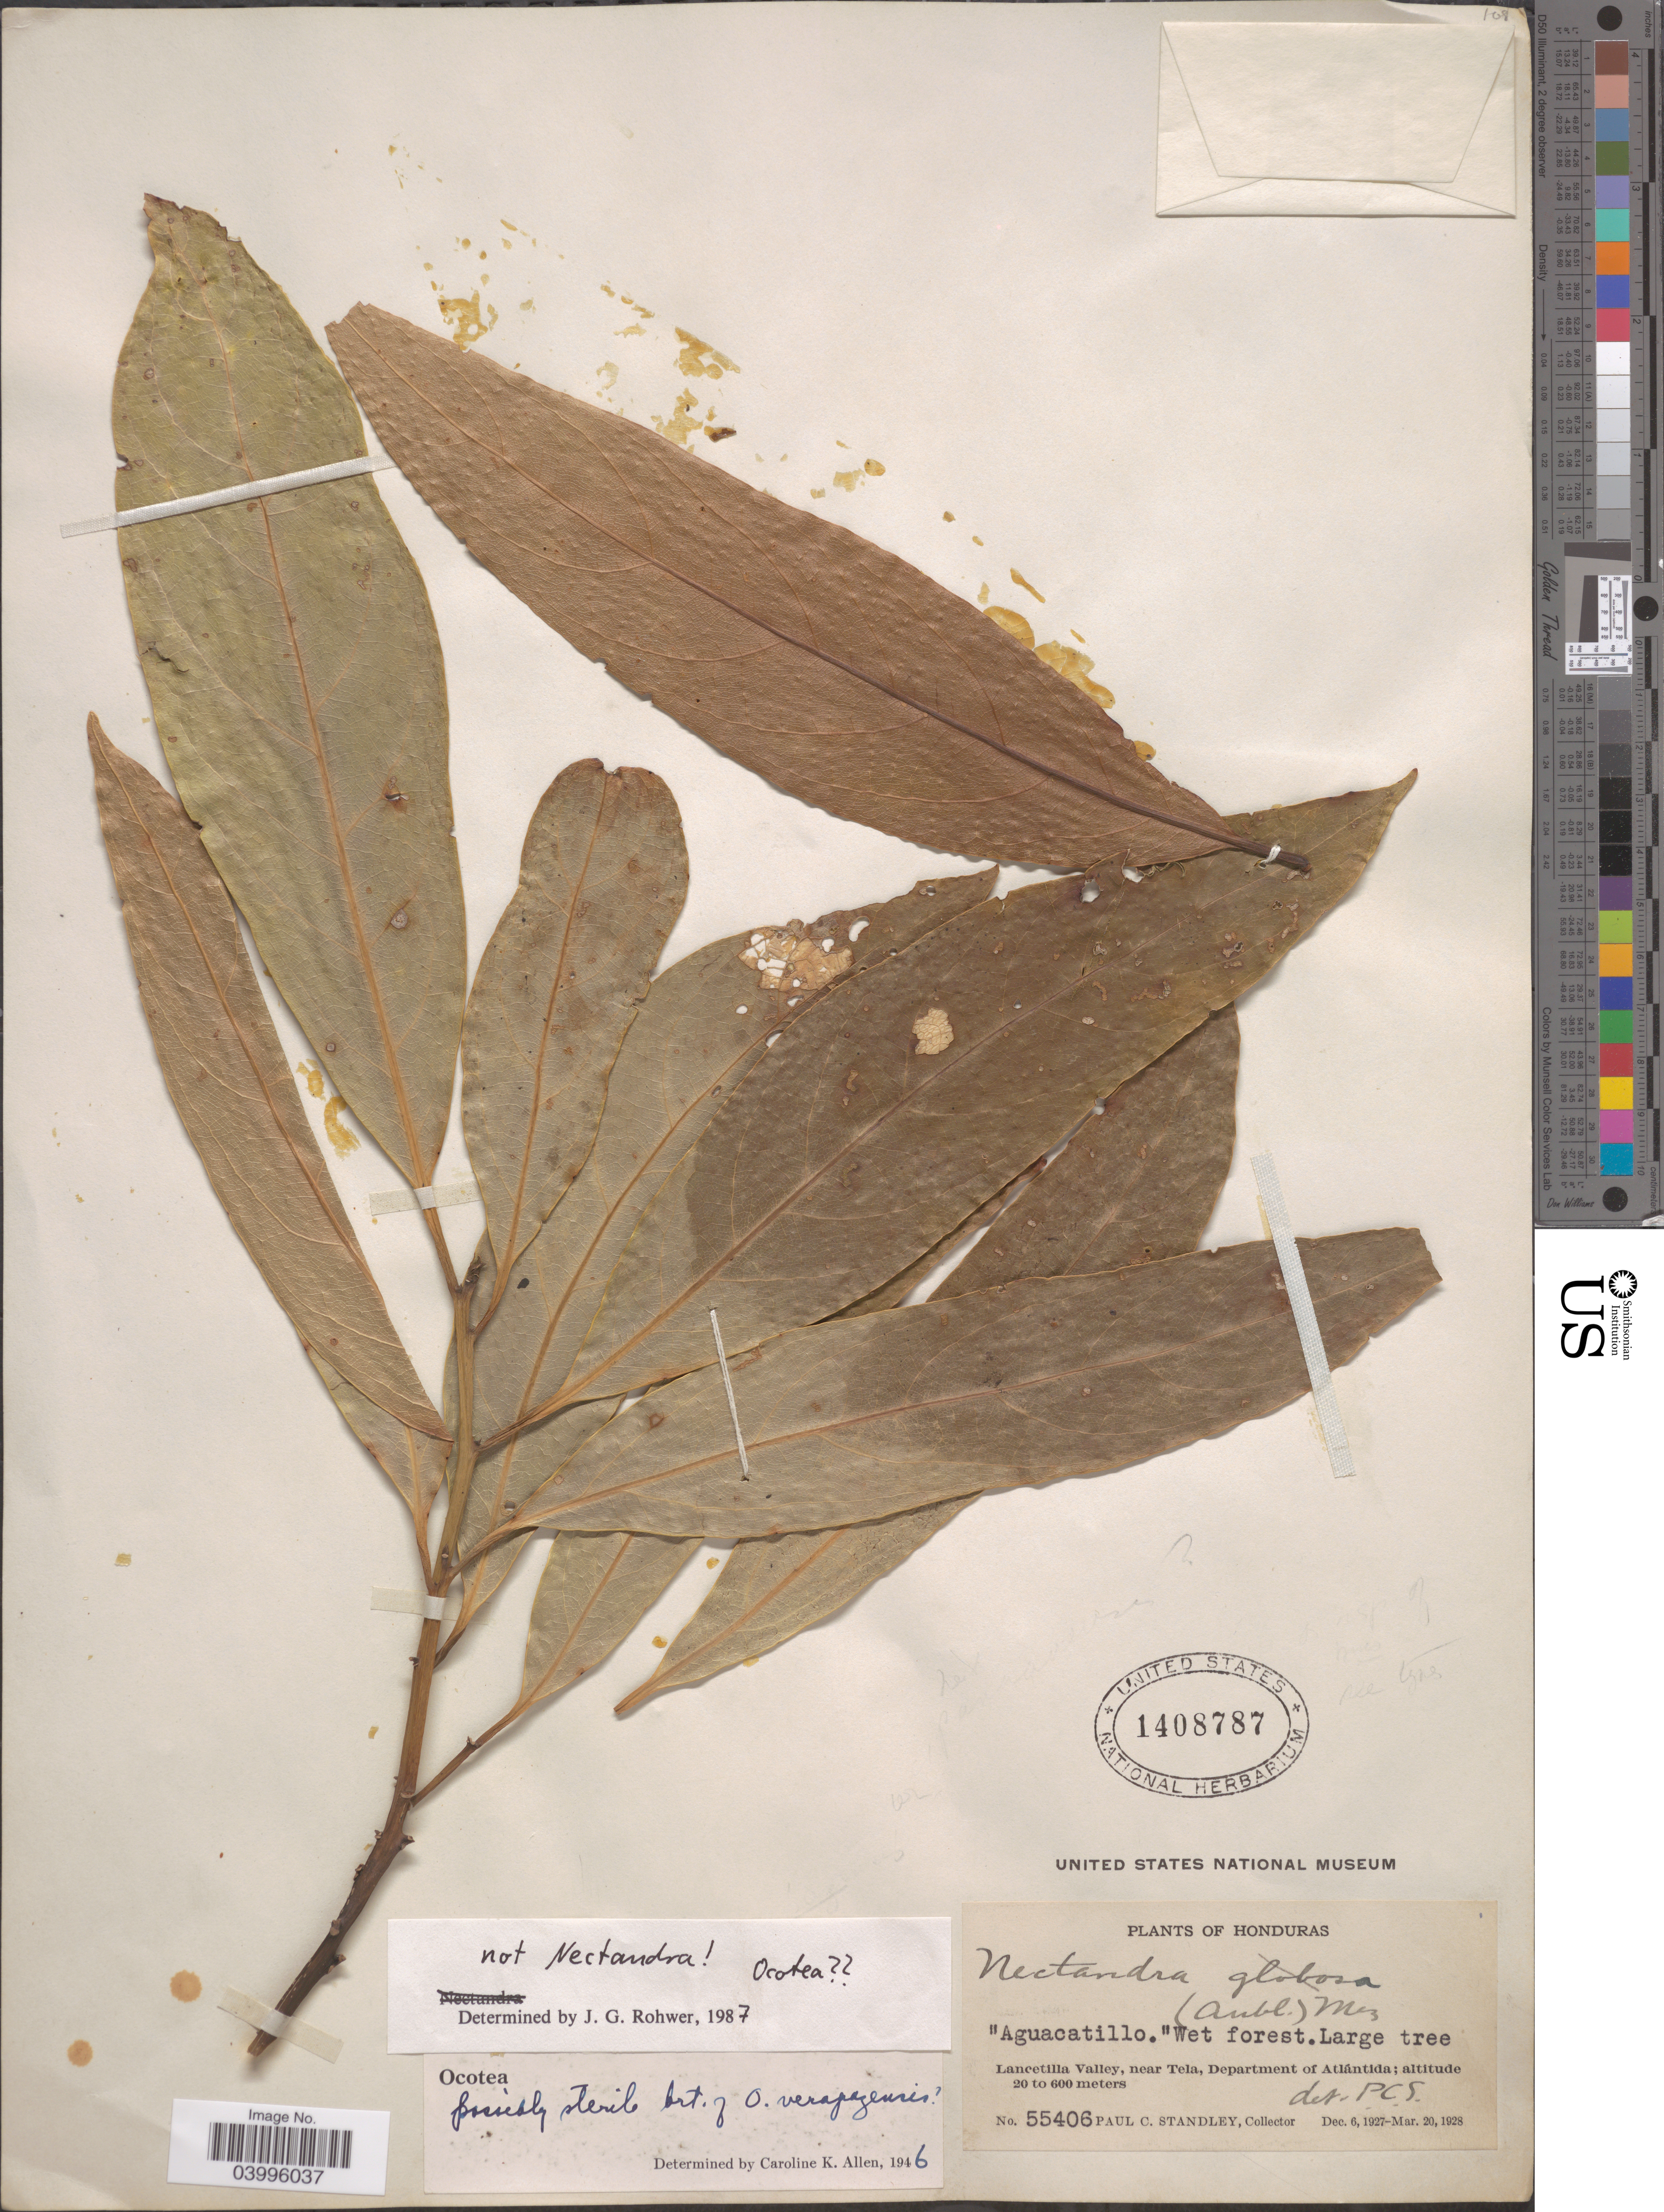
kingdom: Plantae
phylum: Tracheophyta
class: Magnoliopsida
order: Laurales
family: Lauraceae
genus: Ocotea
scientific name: Ocotea sp.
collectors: P. C. Standley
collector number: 55406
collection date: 1927-12-06/1928-03-20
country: Honduras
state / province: Atlantida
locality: Lancetilla Valley, near Tela, Department of Atlántida.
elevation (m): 20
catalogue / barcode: US 1408787